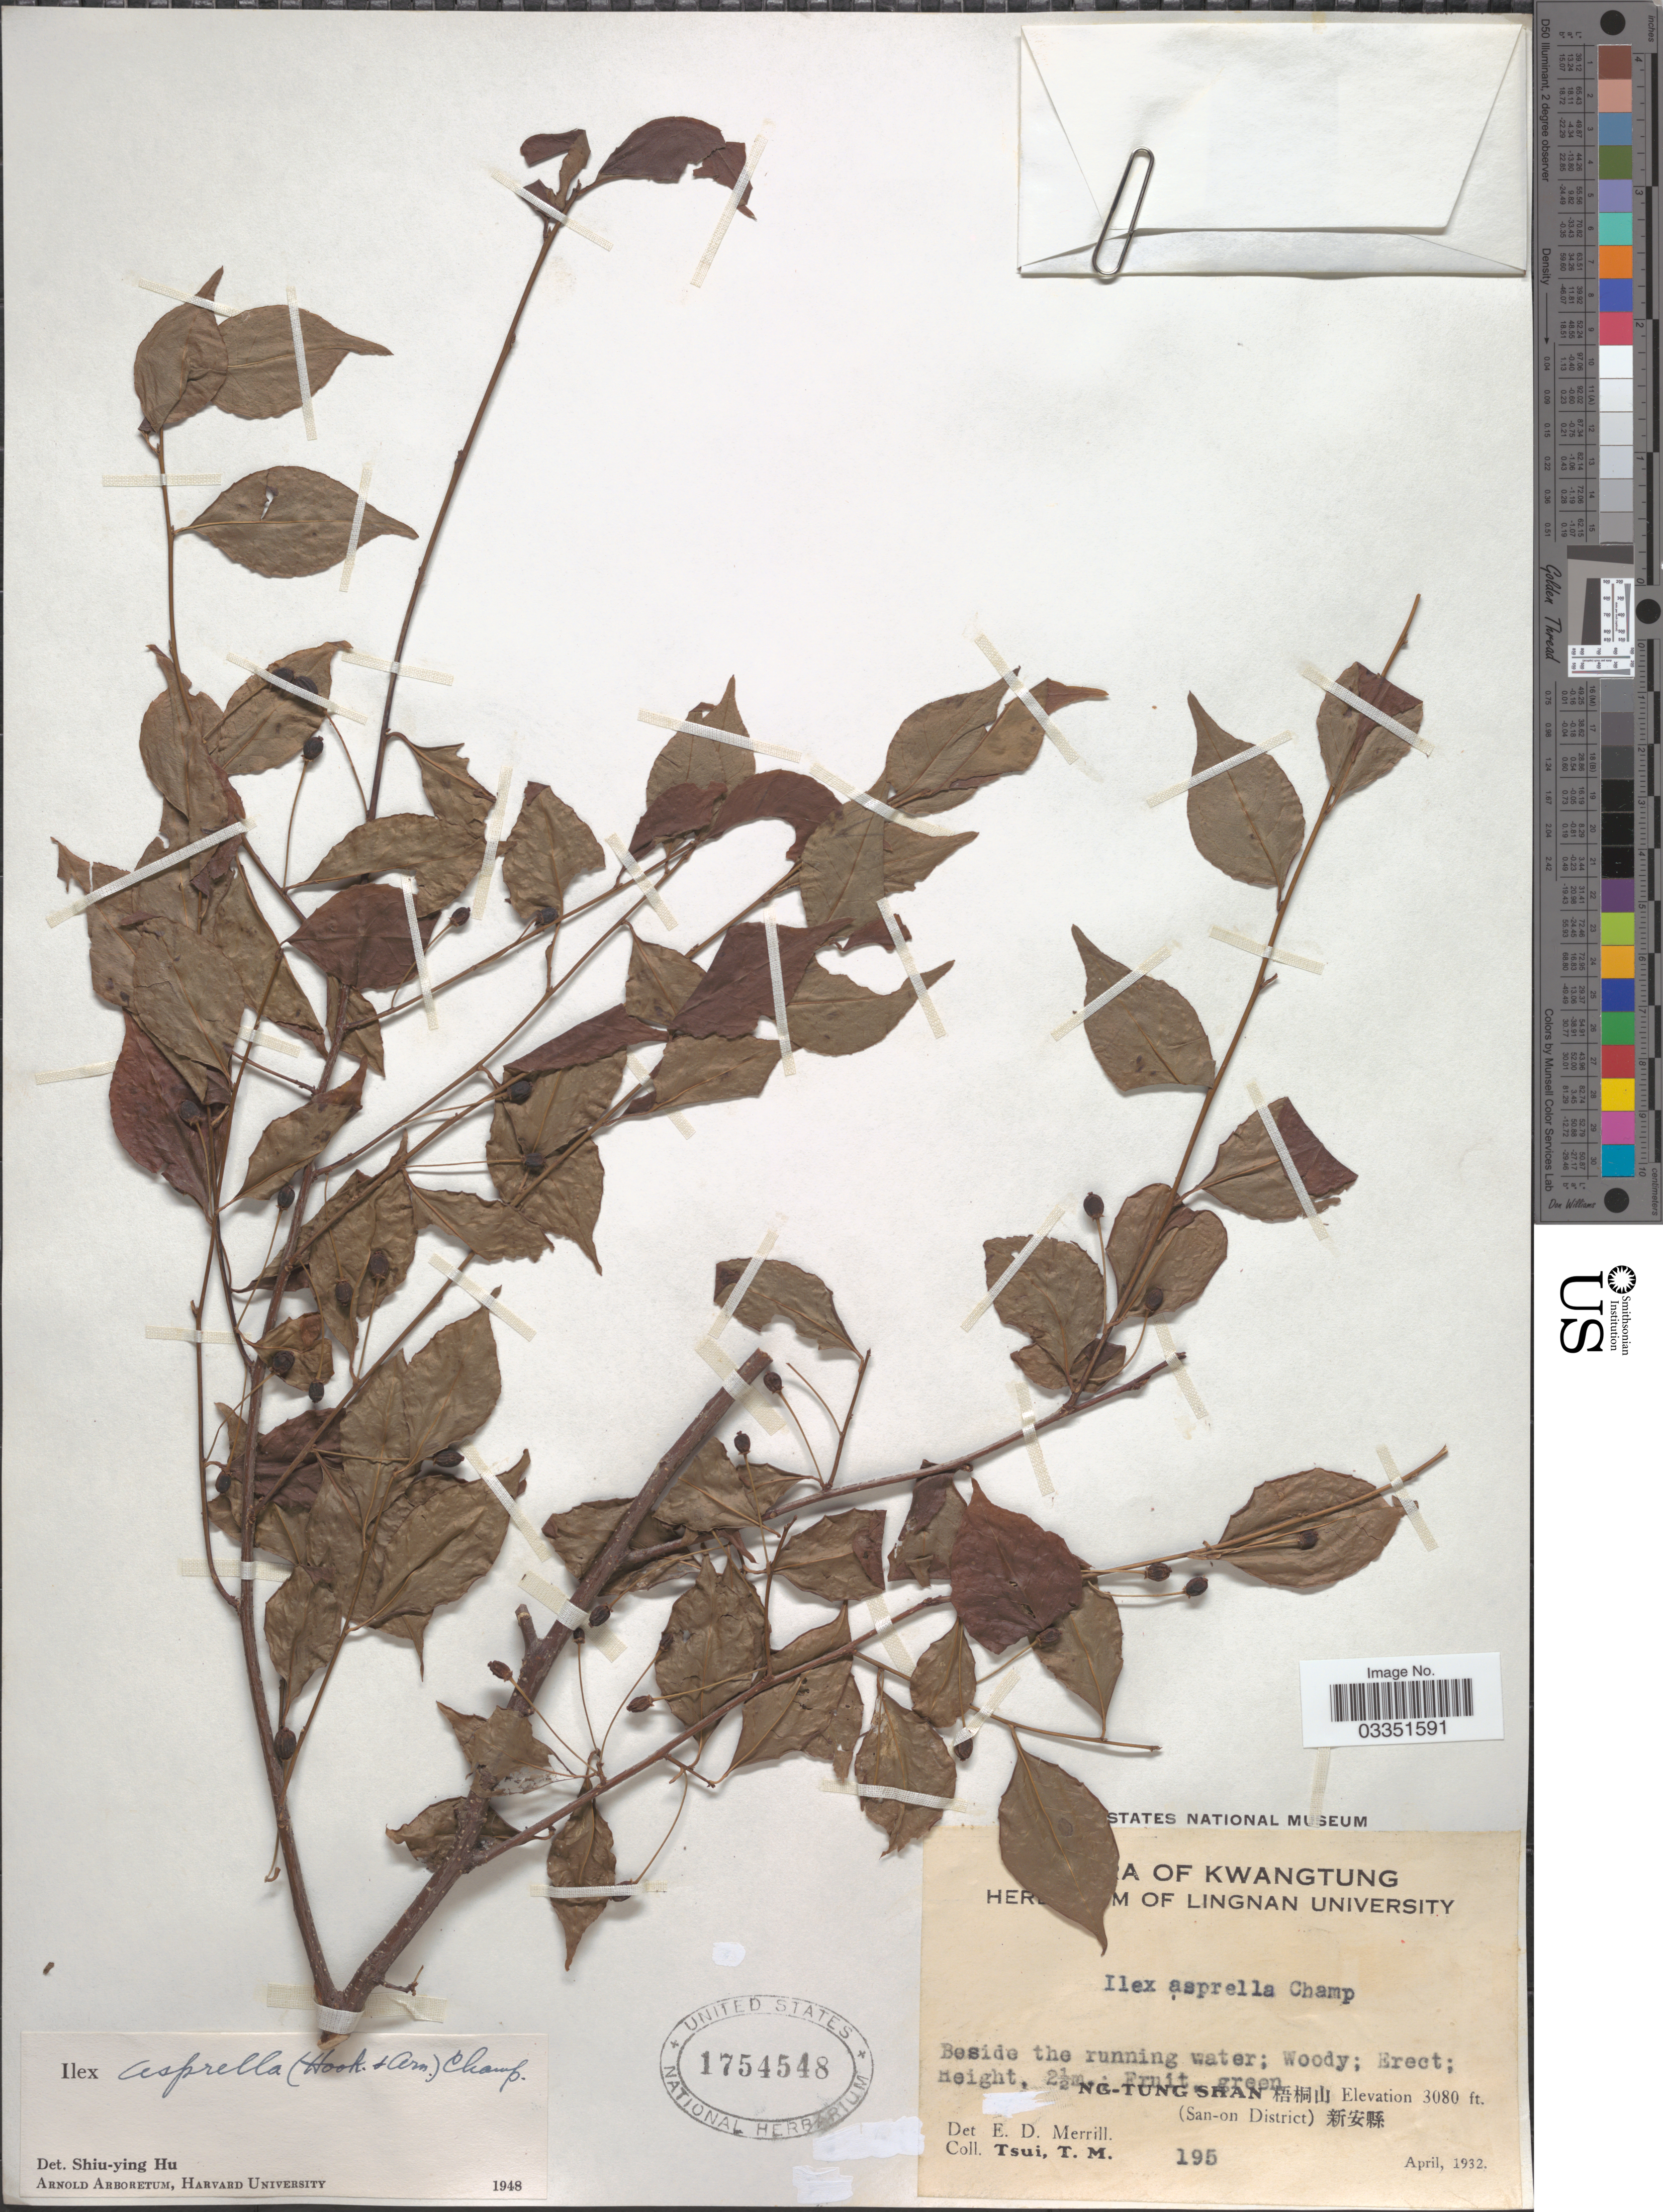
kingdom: Plantae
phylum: Tracheophyta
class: Magnoliopsida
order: Aquifoliales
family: Aquifoliaceae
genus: Ilex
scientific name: Ilex asperula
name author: Mart.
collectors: T. Tsui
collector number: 195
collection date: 1932-04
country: China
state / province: Guangdong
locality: Kwangtung. Ng-Tung Shan X. (San-on District). X.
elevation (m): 939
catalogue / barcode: US 1754548